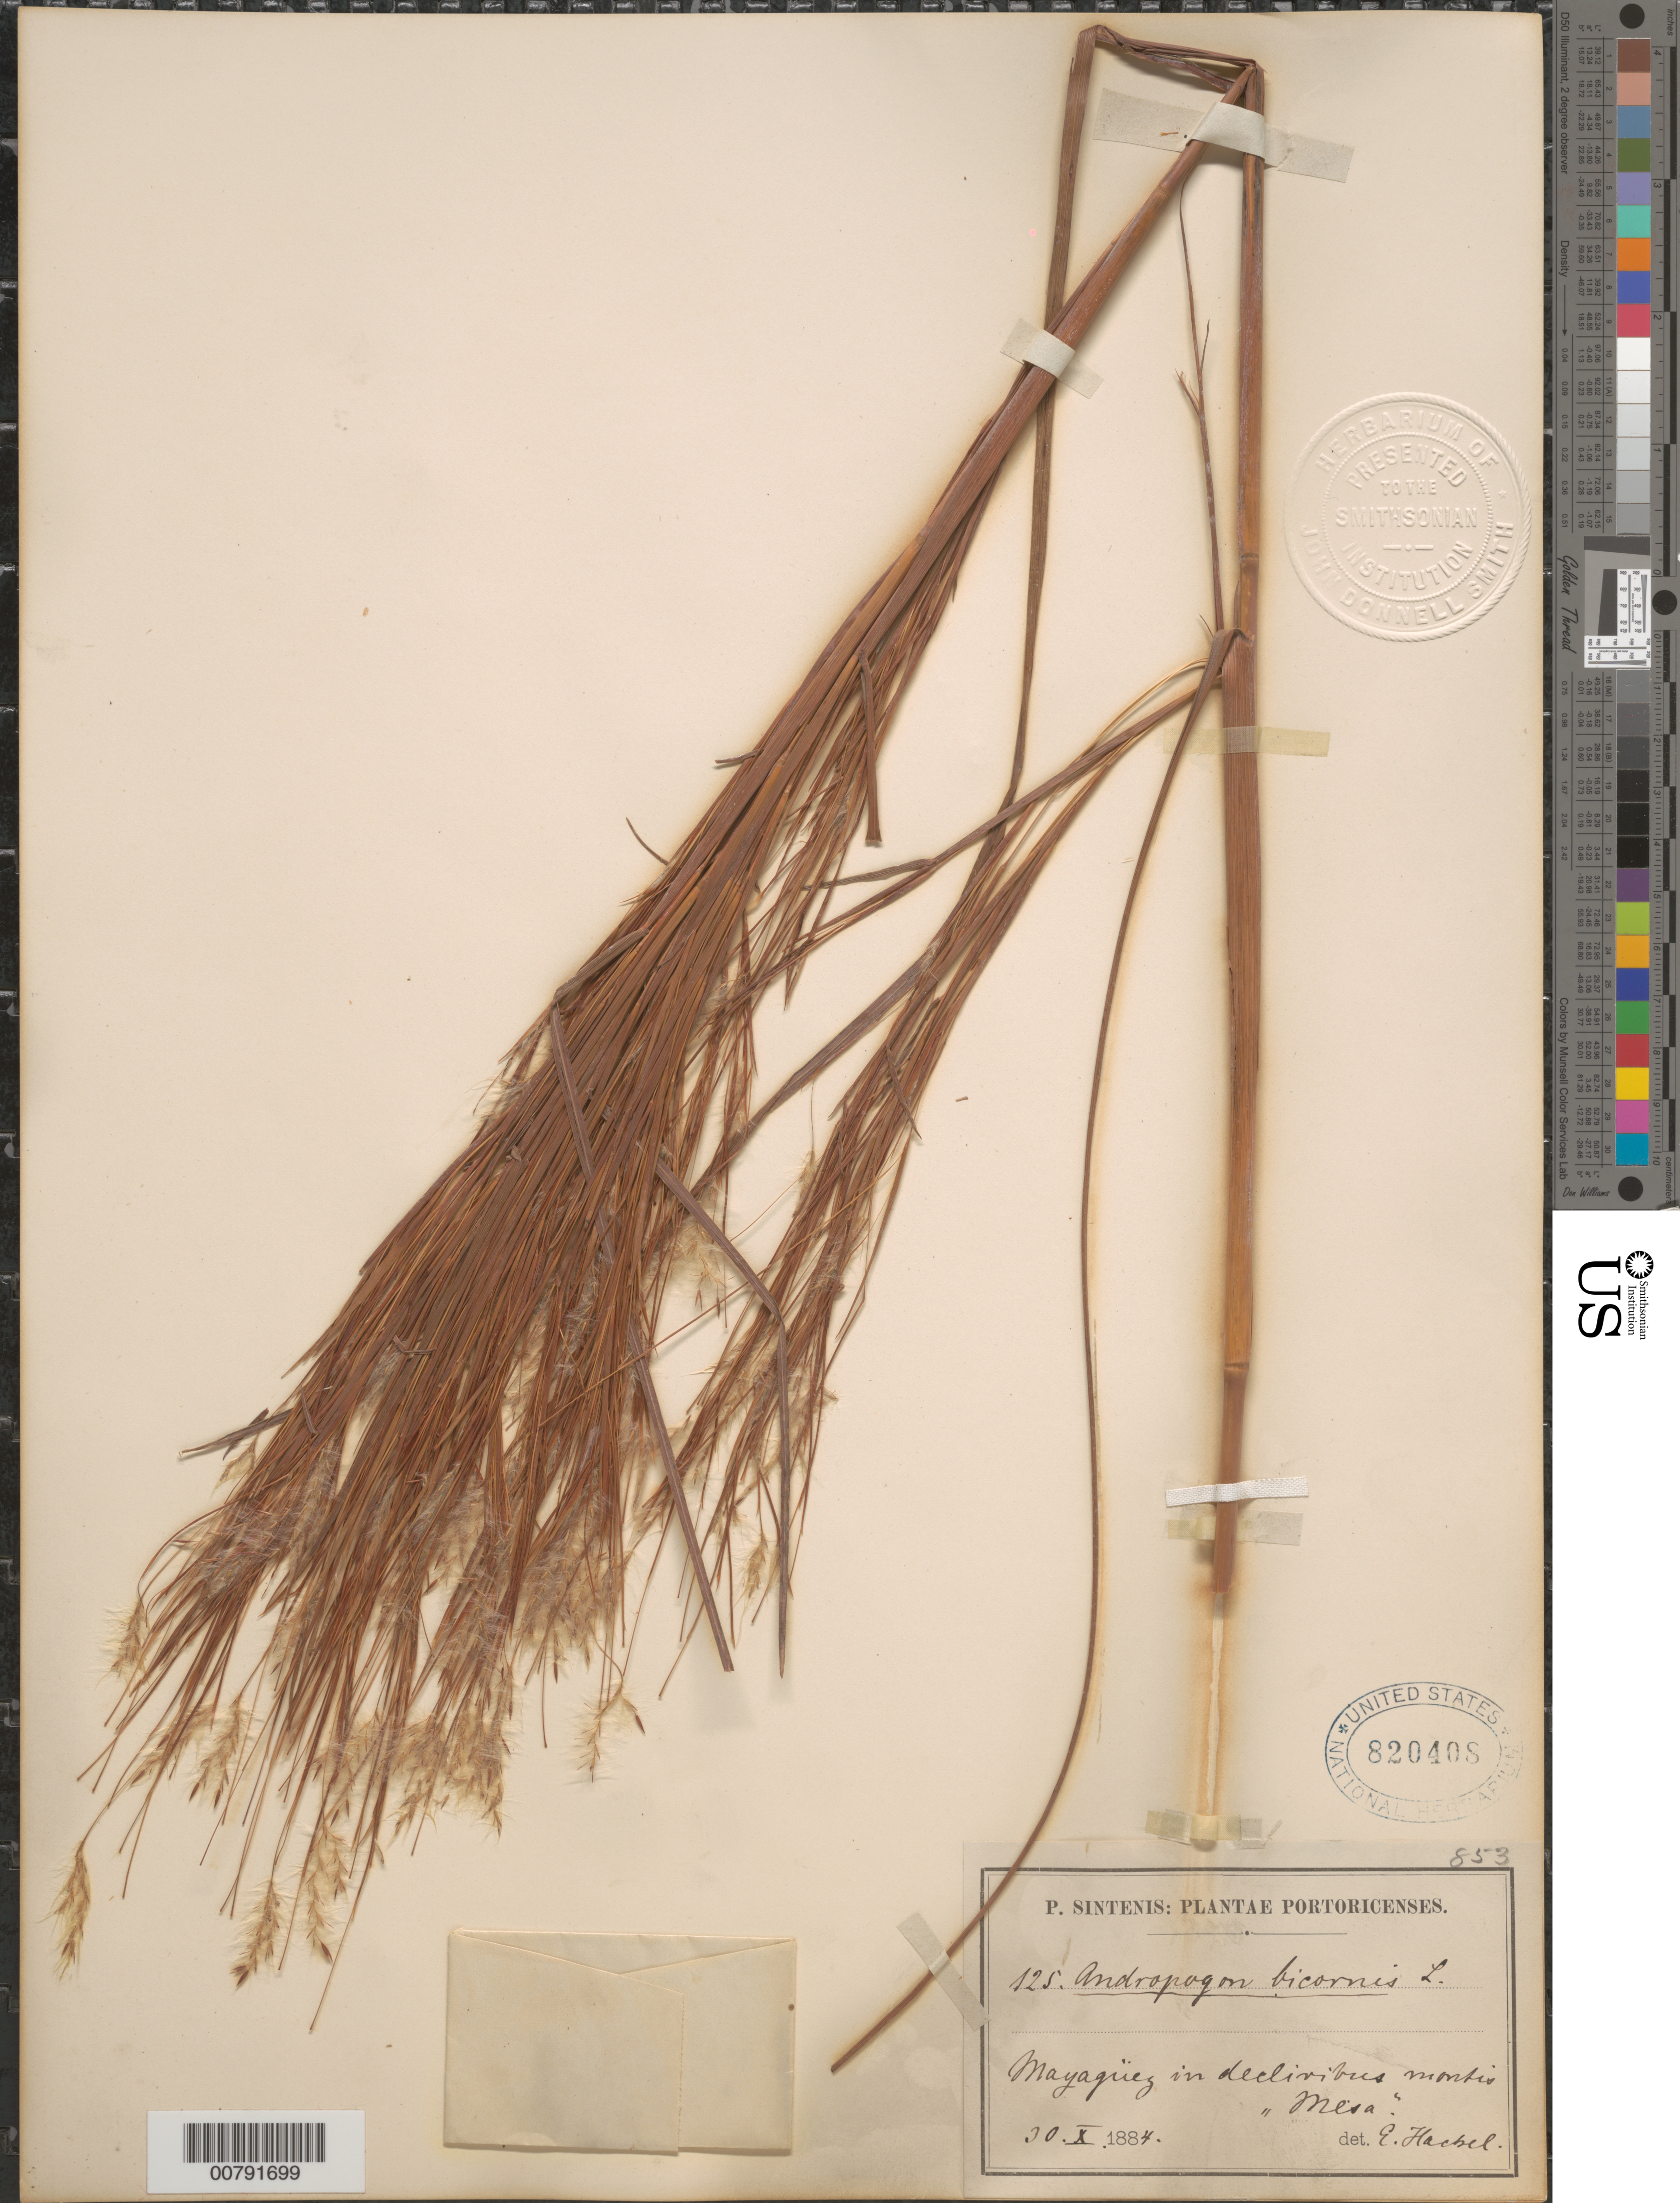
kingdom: Plantae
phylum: Tracheophyta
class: Liliopsida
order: Poales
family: Poaceae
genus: Andropogon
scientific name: Andropogon bicornis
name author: L.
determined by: Hackel, E.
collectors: P. Sintenis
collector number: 125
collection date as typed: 30 Oct 1884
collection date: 1884-10-30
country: Puerto Rico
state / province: Mayagüez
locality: Mesa?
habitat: In declivibus montis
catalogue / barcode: US 820408